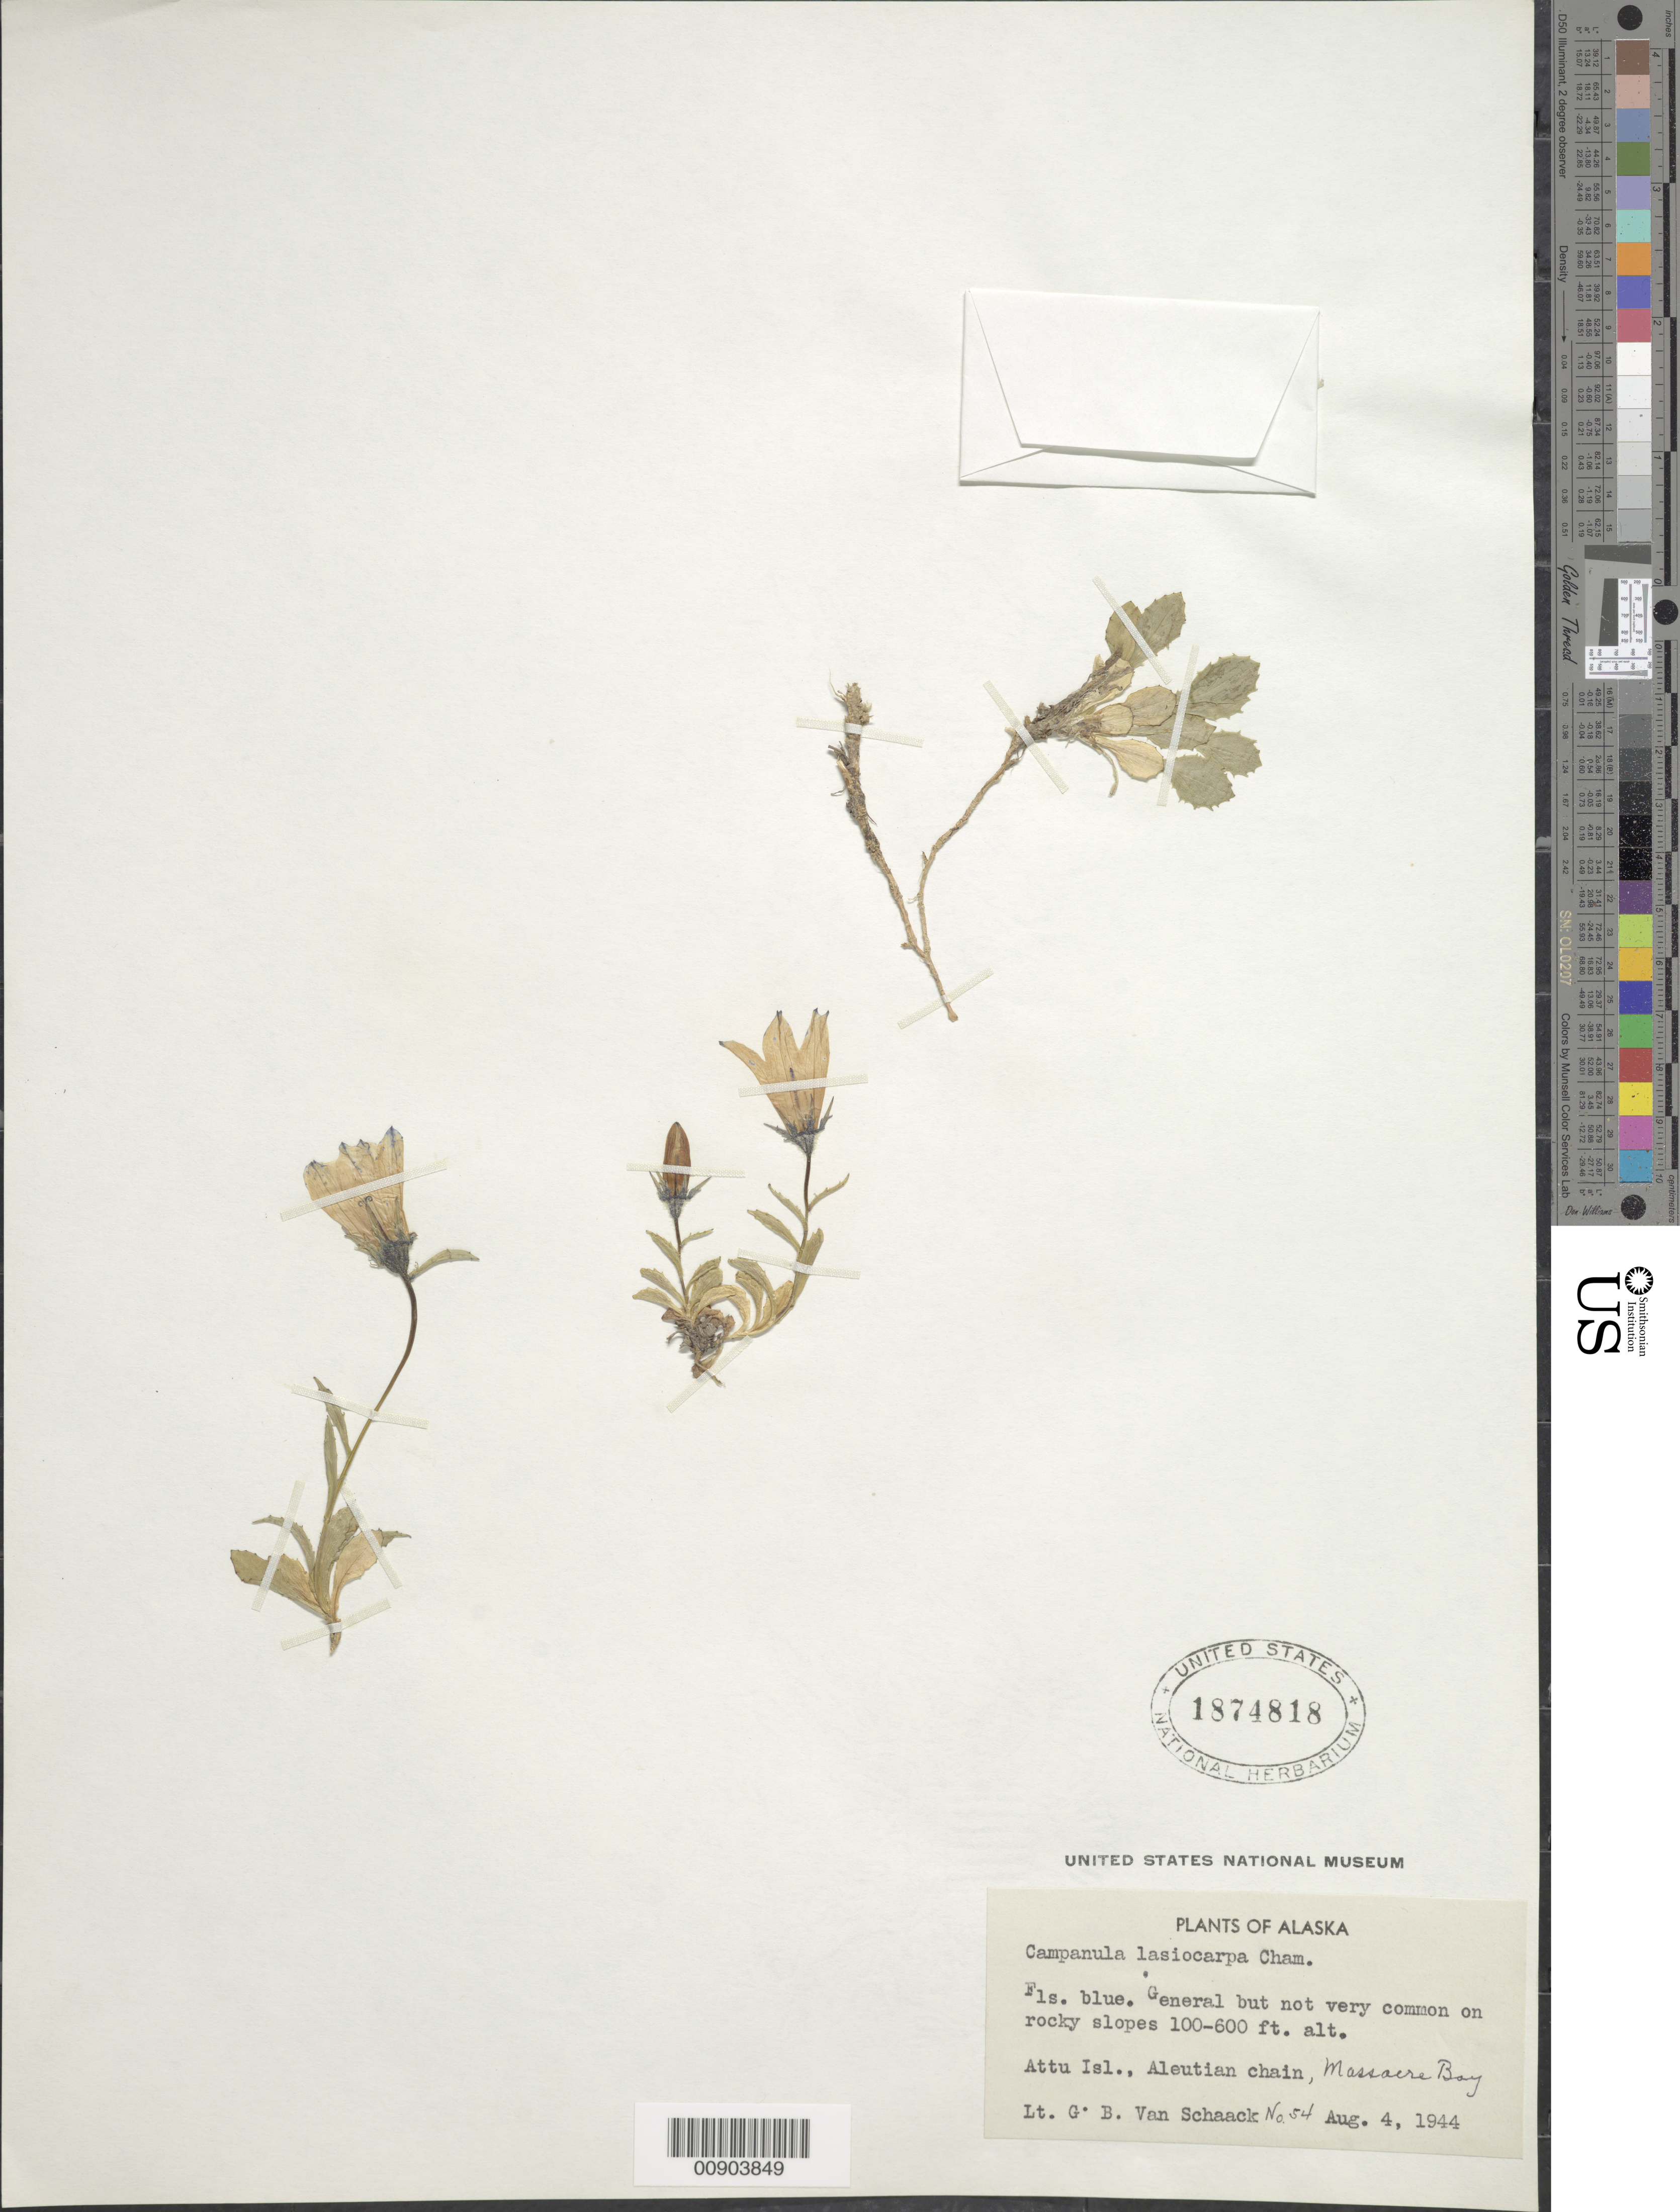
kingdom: Plantae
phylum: Tracheophyta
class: Magnoliopsida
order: Asterales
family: Campanulaceae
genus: Campanula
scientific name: Campanula lasiocarpa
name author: Cham.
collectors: G. Van Schaack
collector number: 54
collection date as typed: Aug. 4, 1944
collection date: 1944-08-04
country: United States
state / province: Alaska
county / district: Aleutians West Census Area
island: Attu Island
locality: Attu island, Massacre Bay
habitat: Rocky slopes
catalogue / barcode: US 1874818